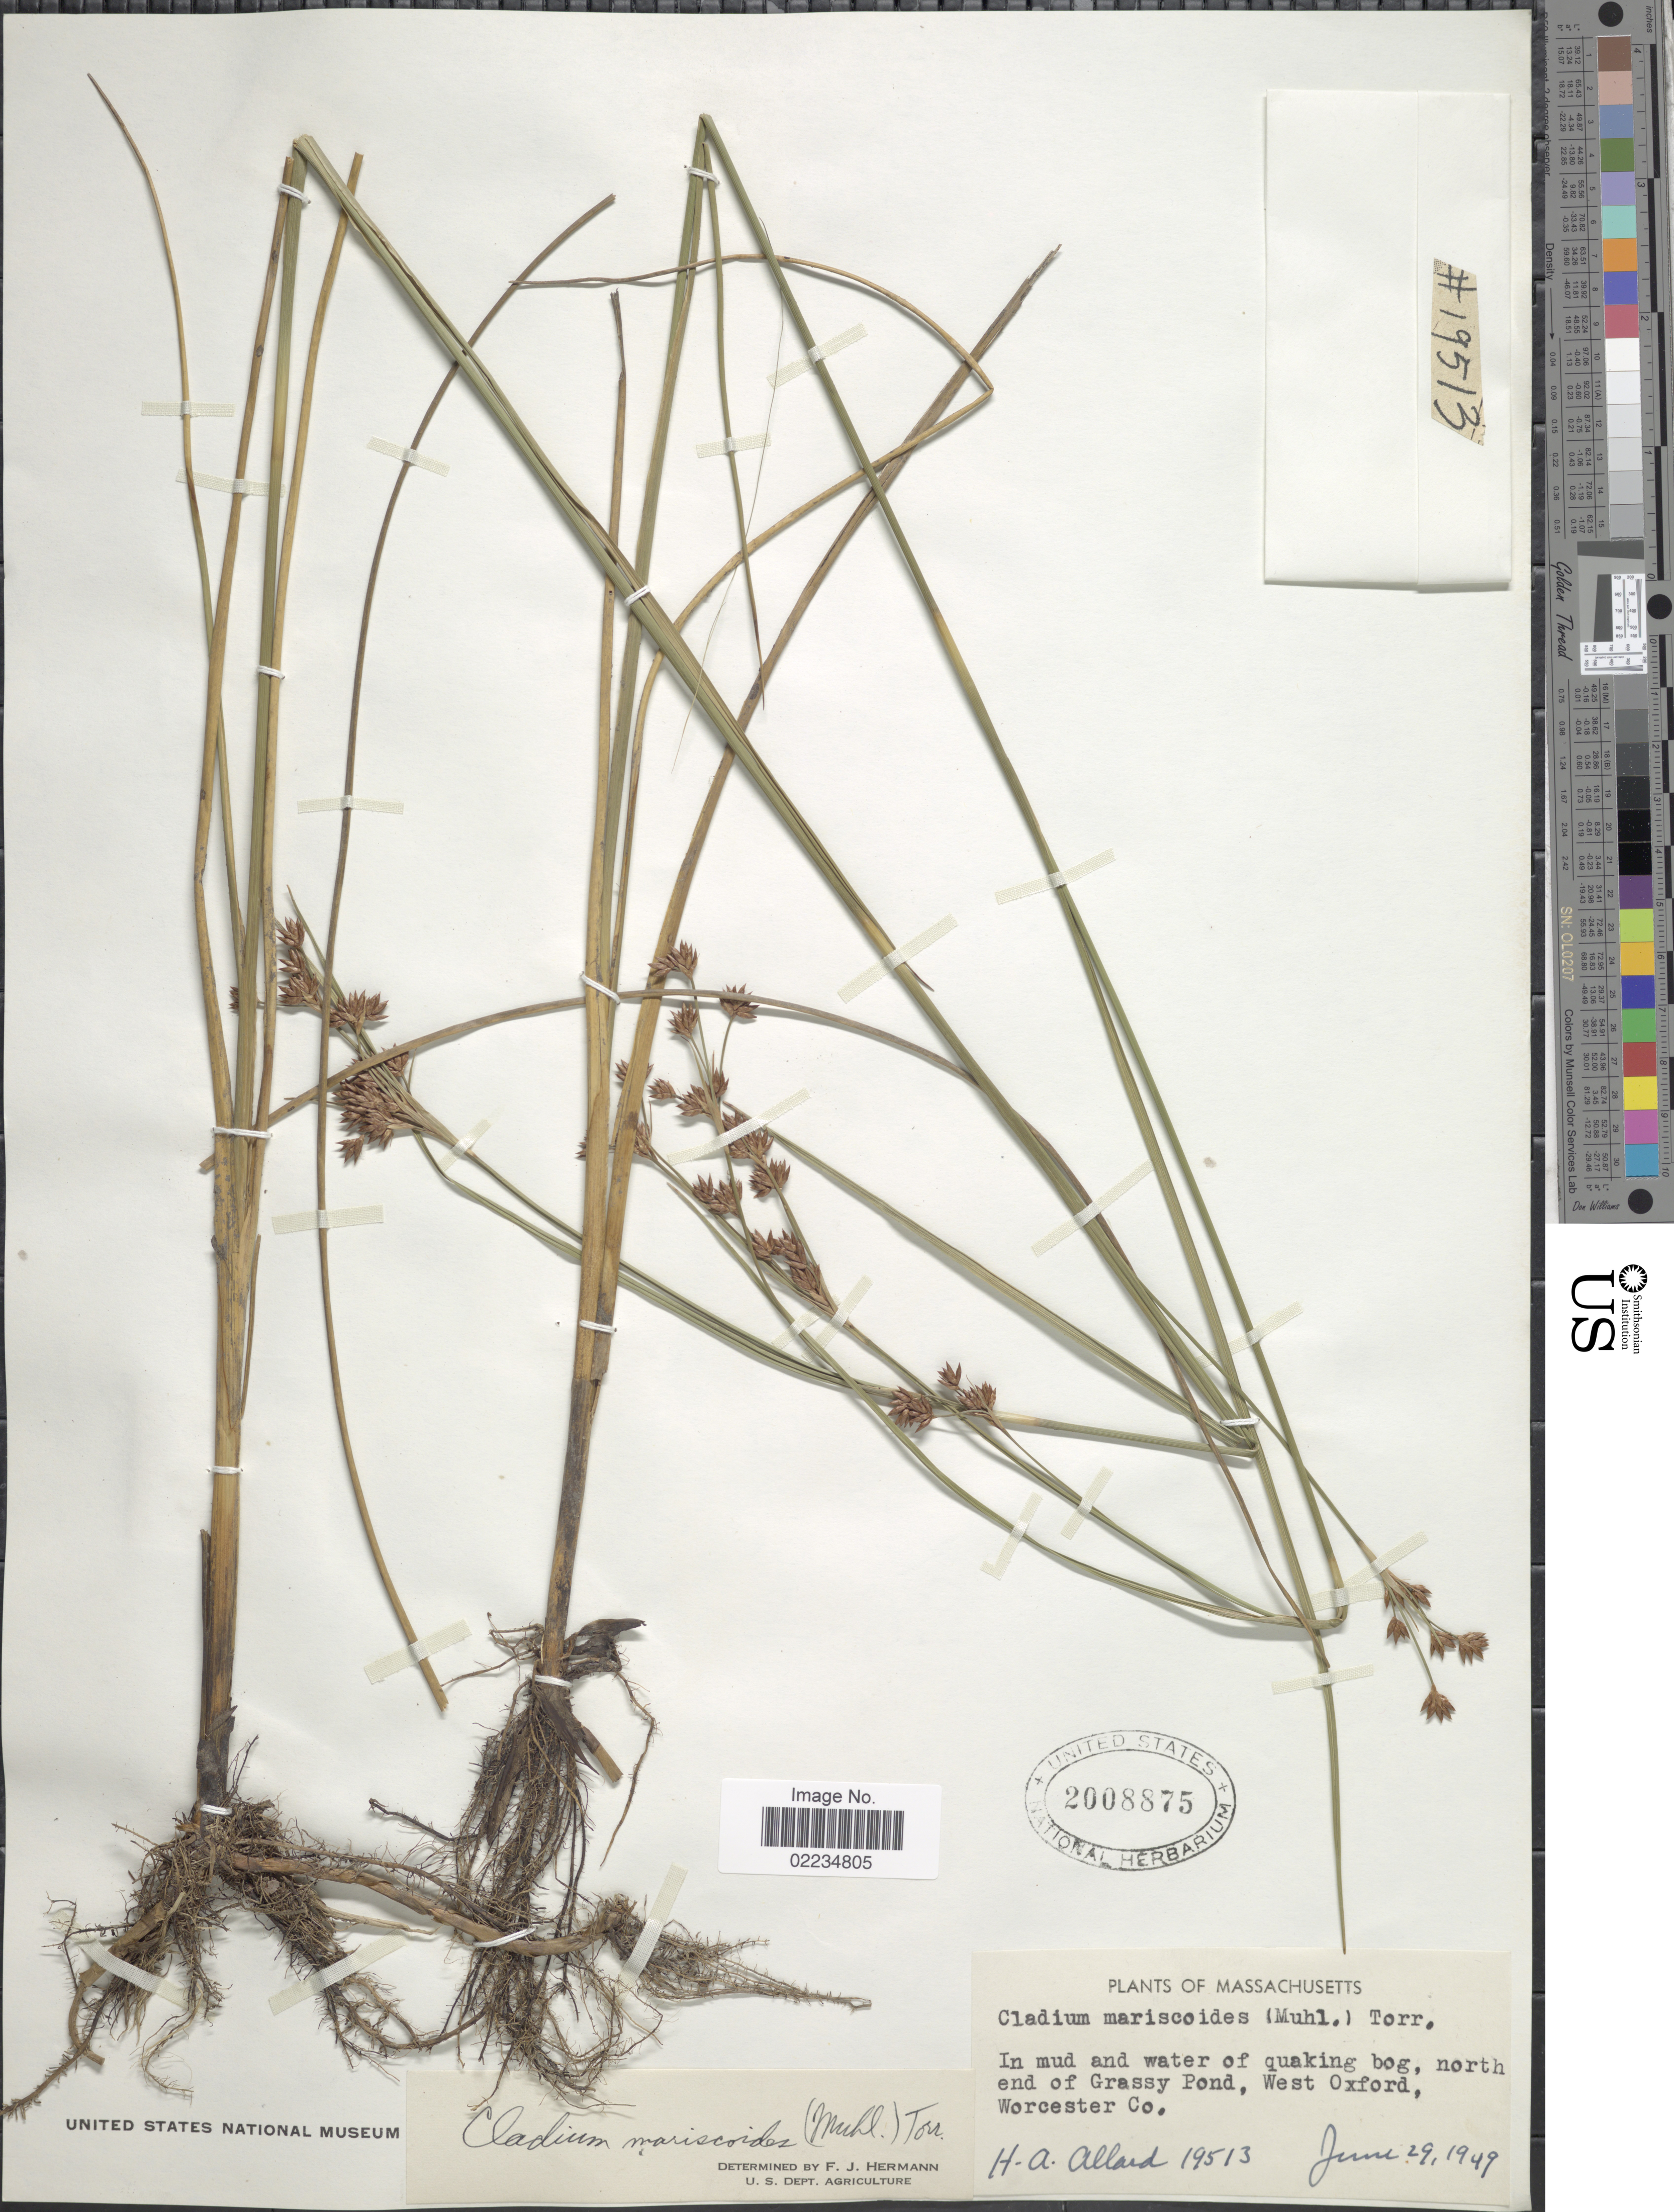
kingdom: Plantae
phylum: Tracheophyta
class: Liliopsida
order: Poales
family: Cyperaceae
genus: Cladium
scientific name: Cladium mariscoides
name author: (Muhl.) Torr.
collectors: H. A. Allard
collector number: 19513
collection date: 1949-06-29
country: United States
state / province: Massachusetts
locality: In mud and water of quaking bog, north end of Grassy Pond, West Oxford, Worcester Co.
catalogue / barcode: US 2008875